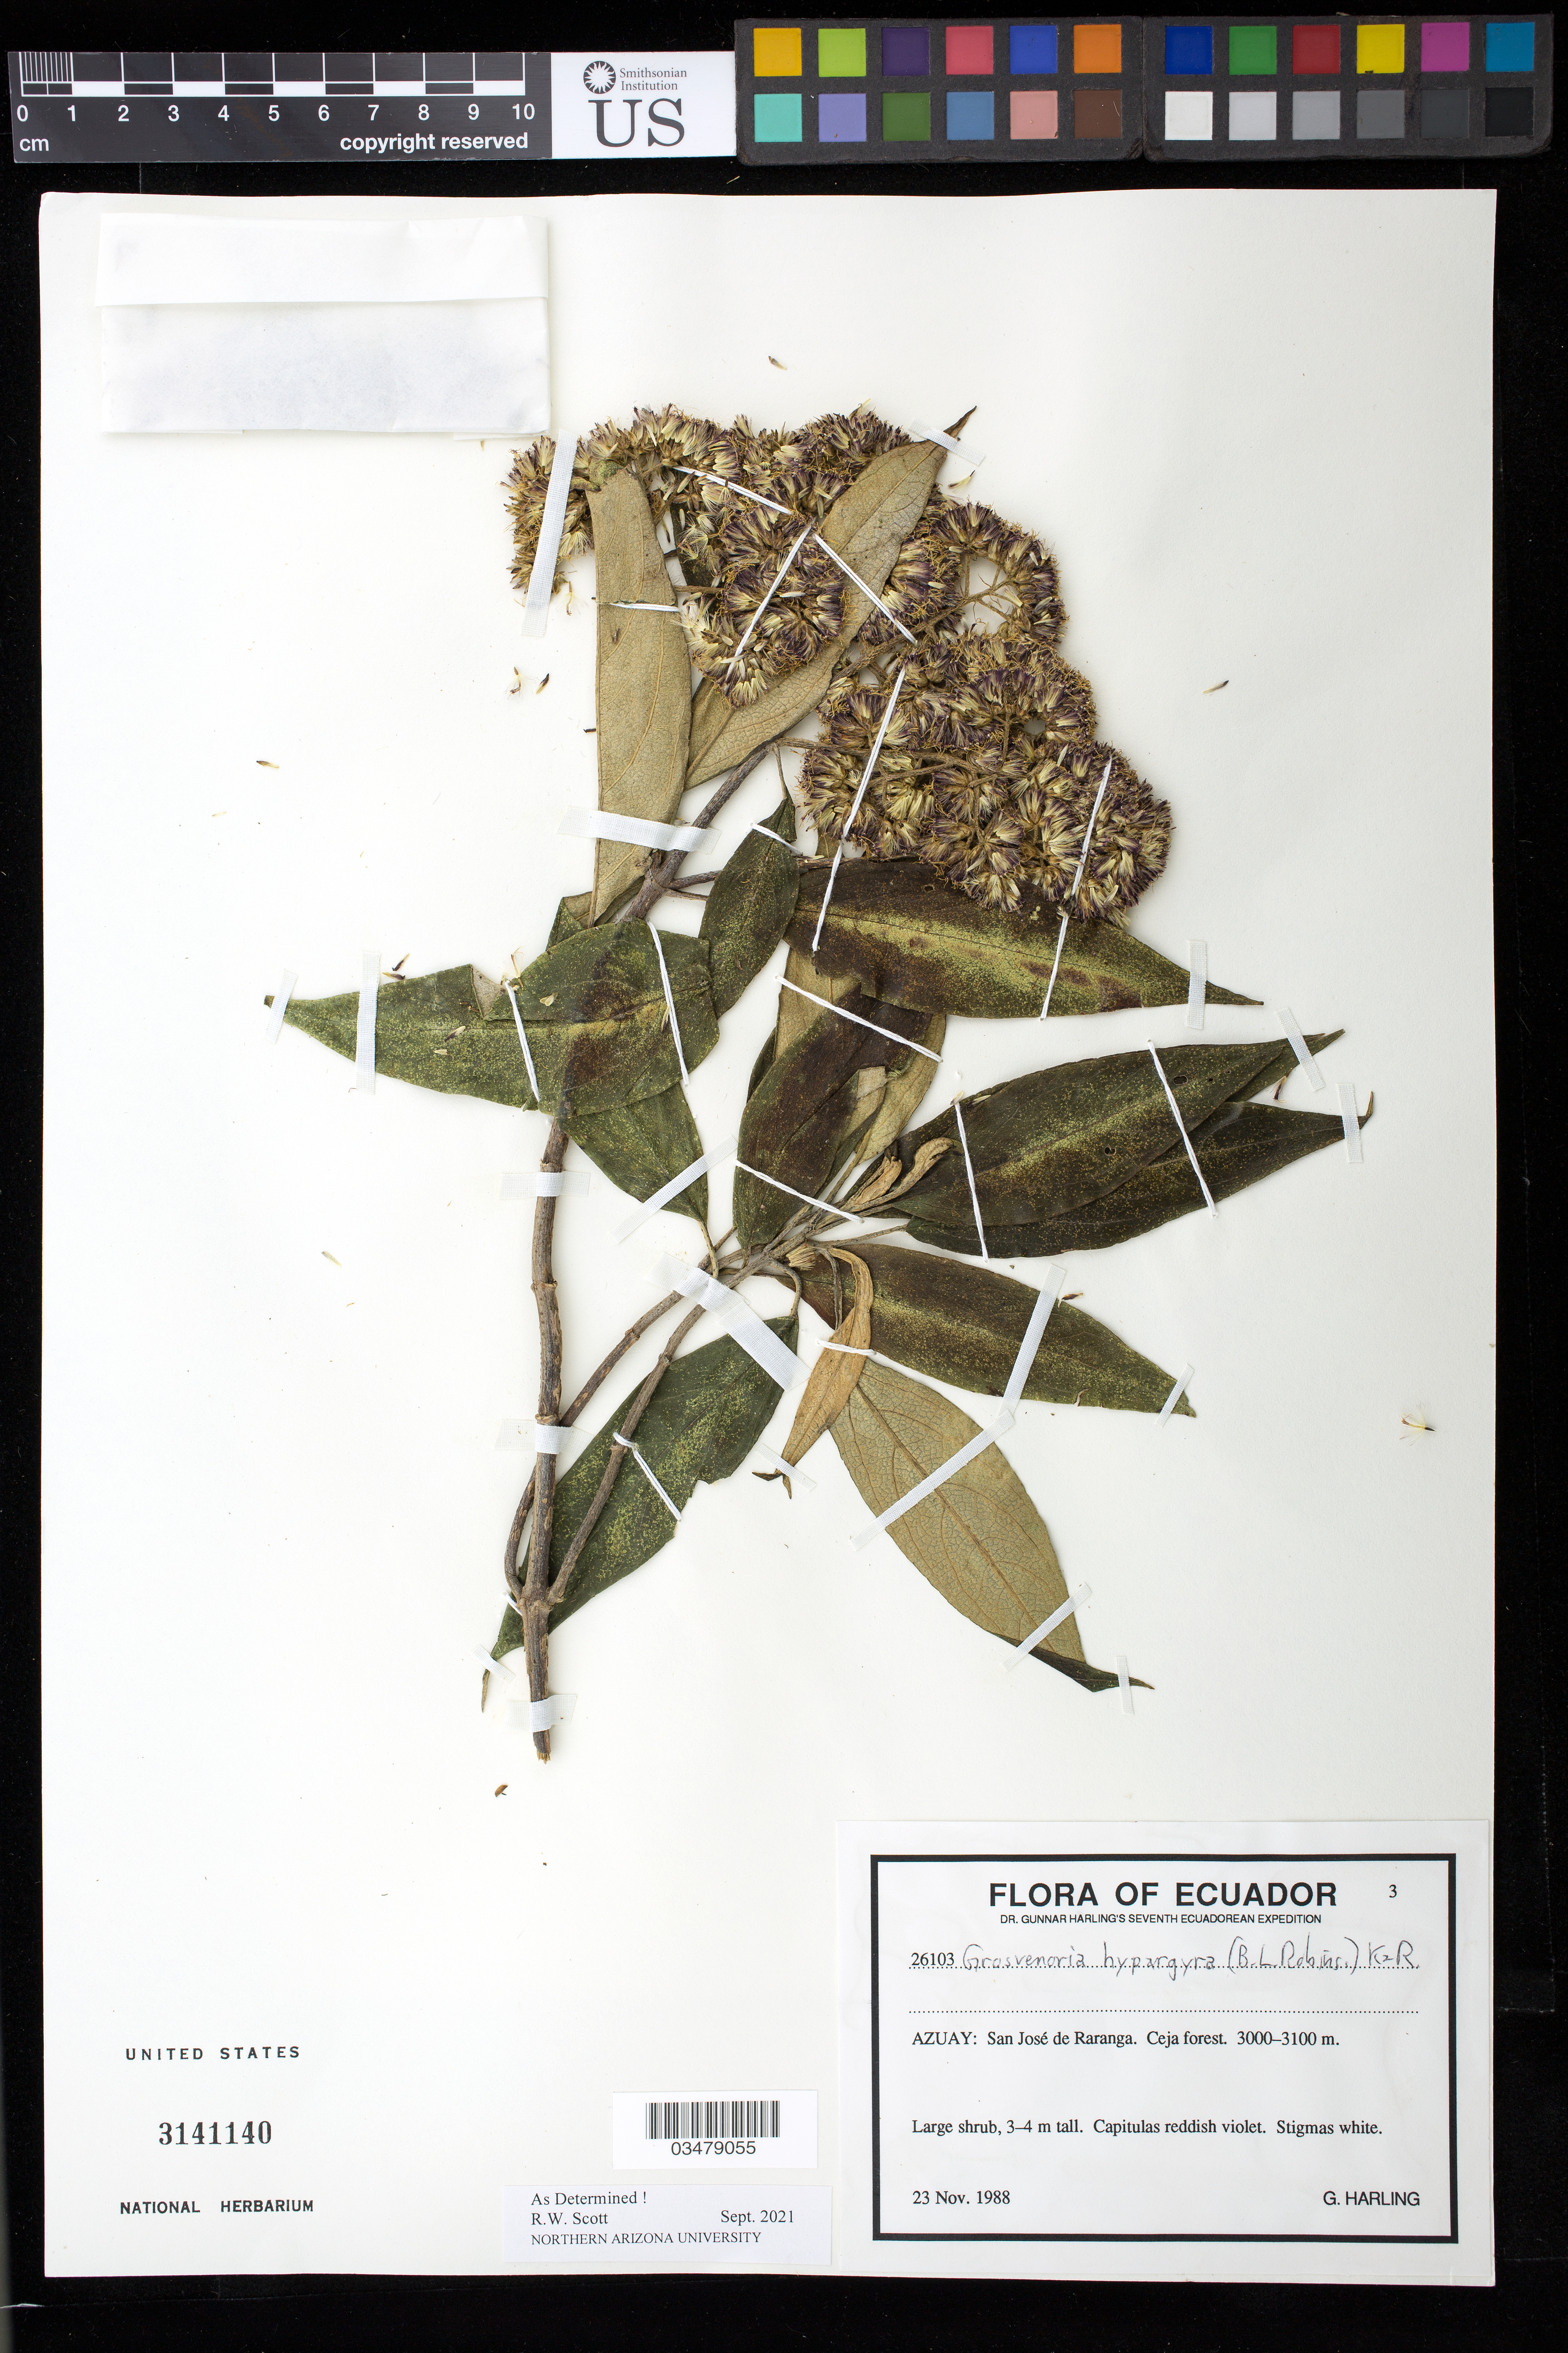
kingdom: Plantae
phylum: Tracheophyta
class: Magnoliopsida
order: Asterales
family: Asteraceae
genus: Grosvenoria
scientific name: Grosvenoria hypargyra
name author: (B.L. Rob.) R.M. King & H. Rob.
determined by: Scott, R. W.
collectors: G. Harling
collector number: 26103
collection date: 1988-11-23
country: Ecuador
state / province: Azuay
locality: Azuay: San José de Raranga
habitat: Ceja foresst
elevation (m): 3000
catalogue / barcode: US 3141140